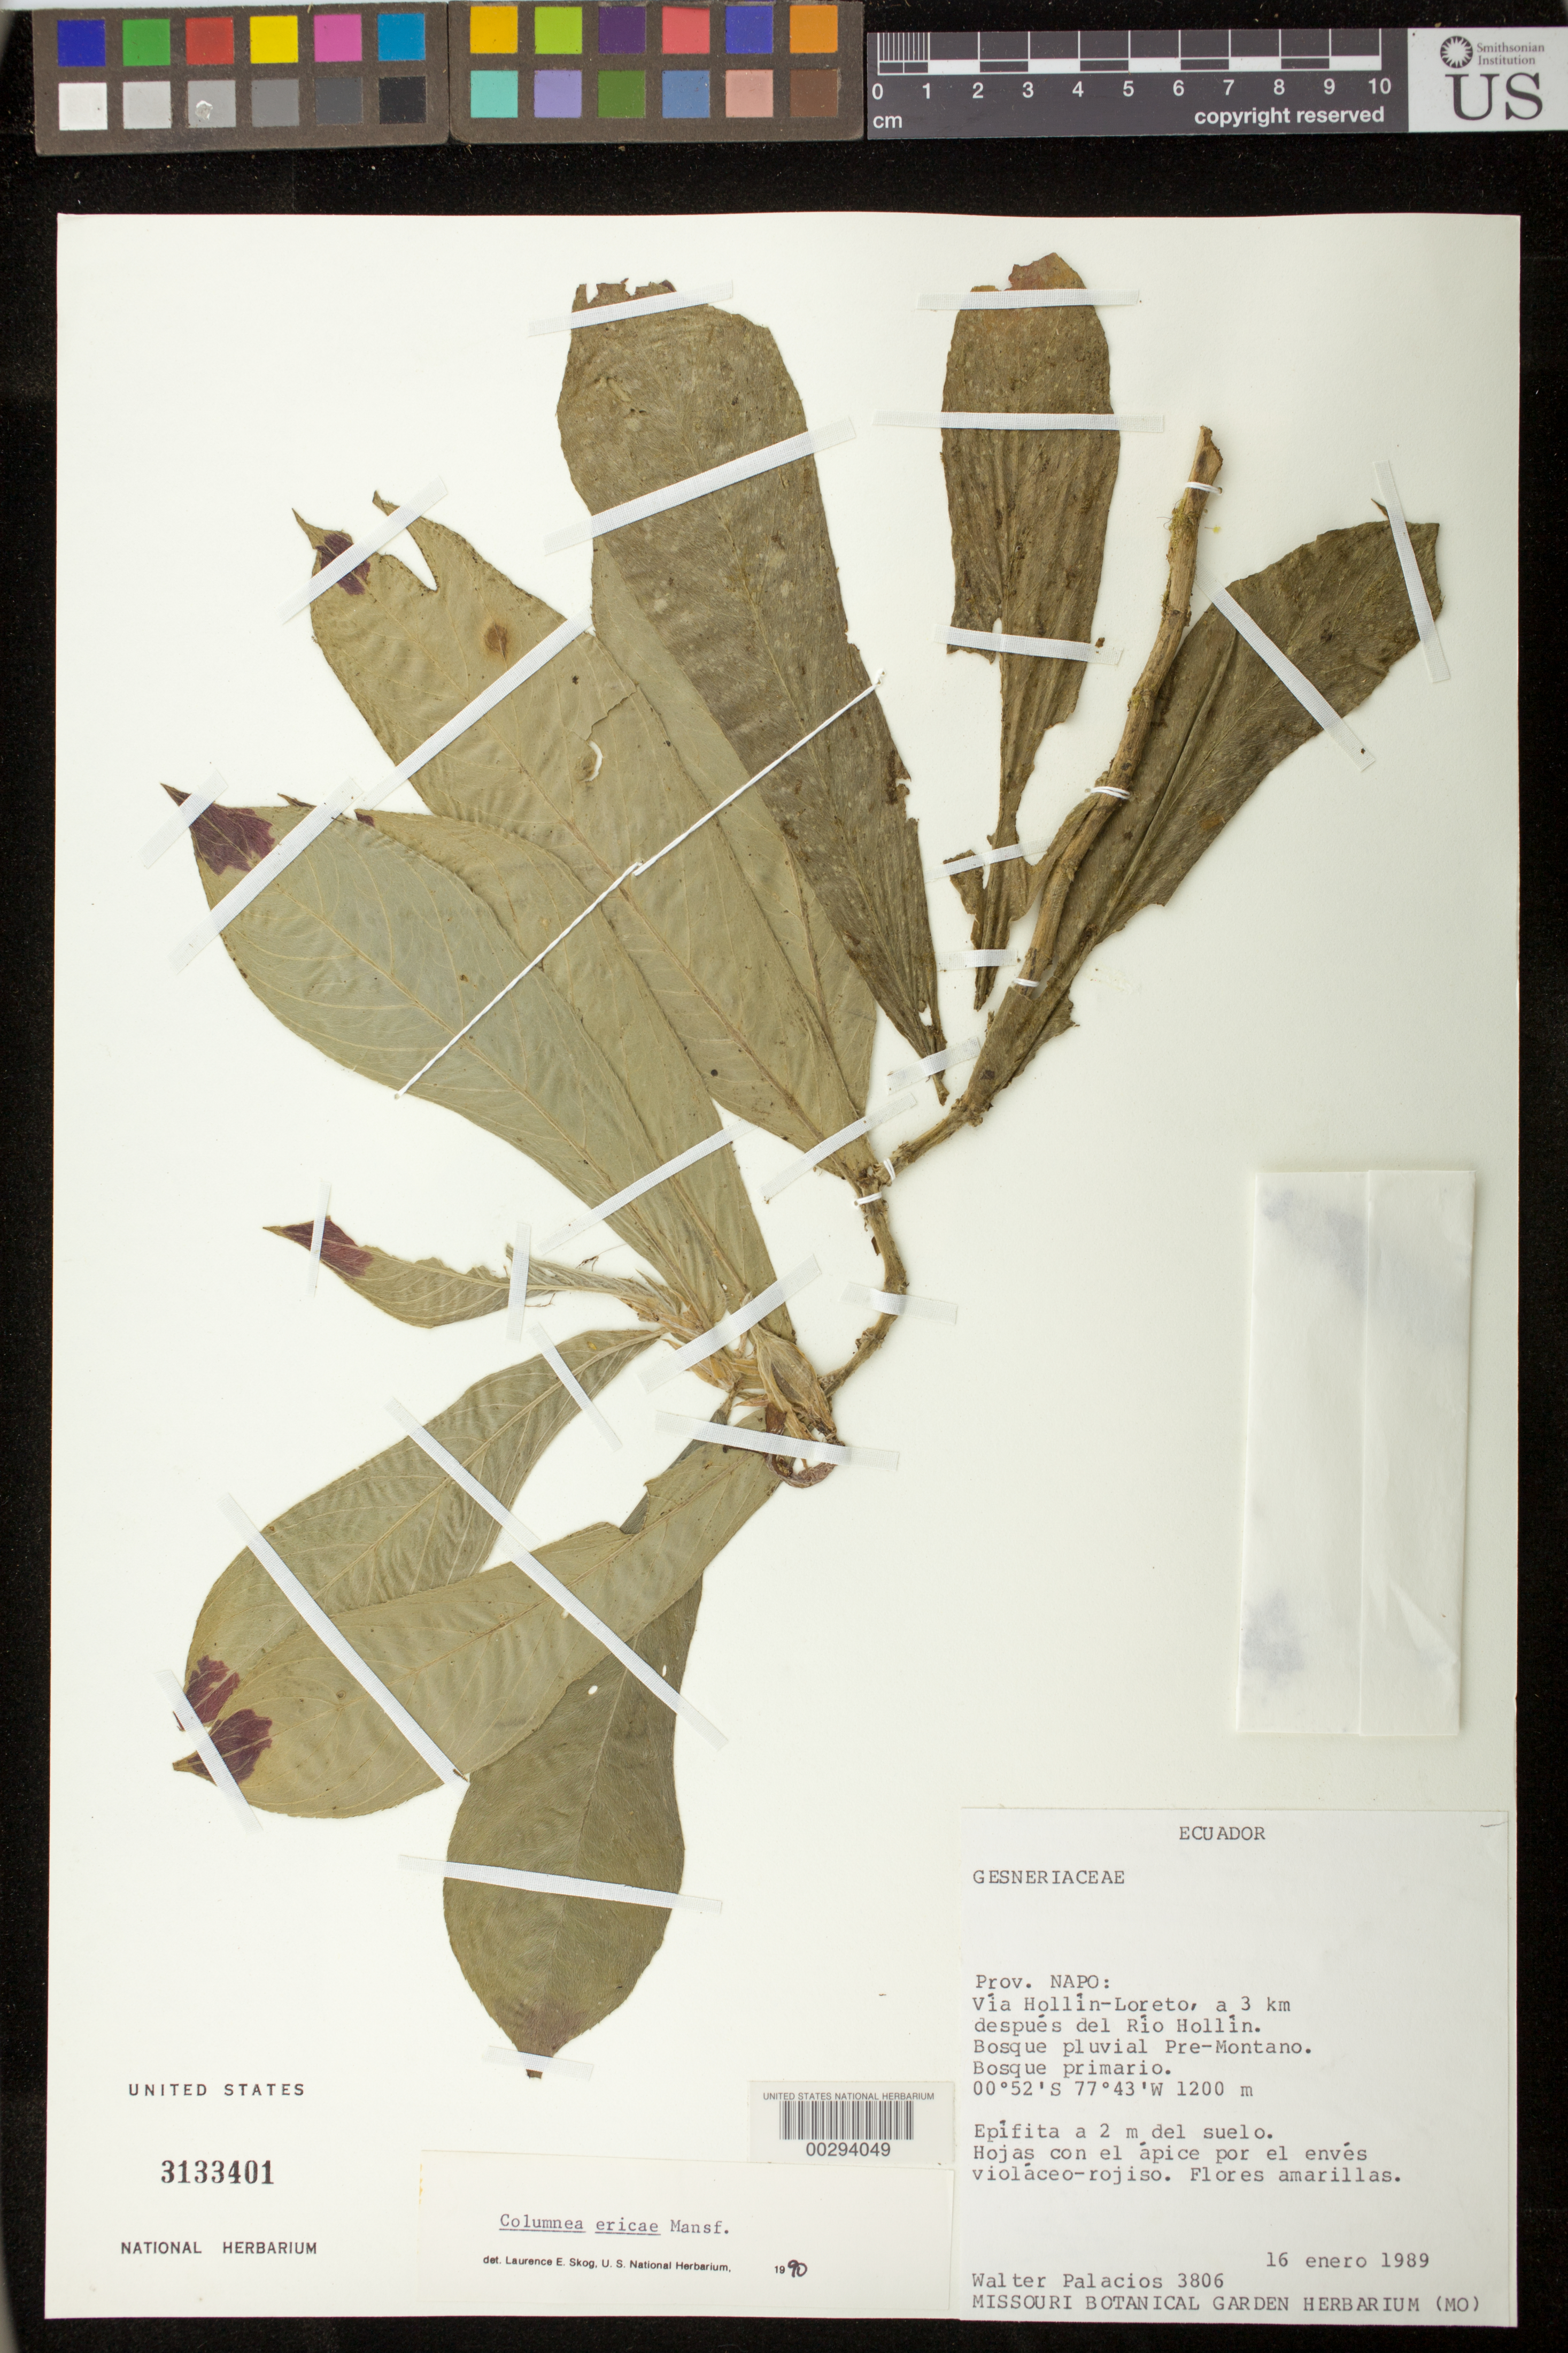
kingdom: Plantae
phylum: Tracheophyta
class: Magnoliopsida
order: Lamiales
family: Gesneriaceae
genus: Columnea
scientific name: Columnea ericae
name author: Mansf.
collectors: W. Palacios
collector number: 3806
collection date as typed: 16 Jan 1989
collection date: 1989-01-16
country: Ecuador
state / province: Napo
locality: Via Hollin-Loreto, 3 km after Rio Hollin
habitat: Primary forest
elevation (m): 1200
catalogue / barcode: US 3133401